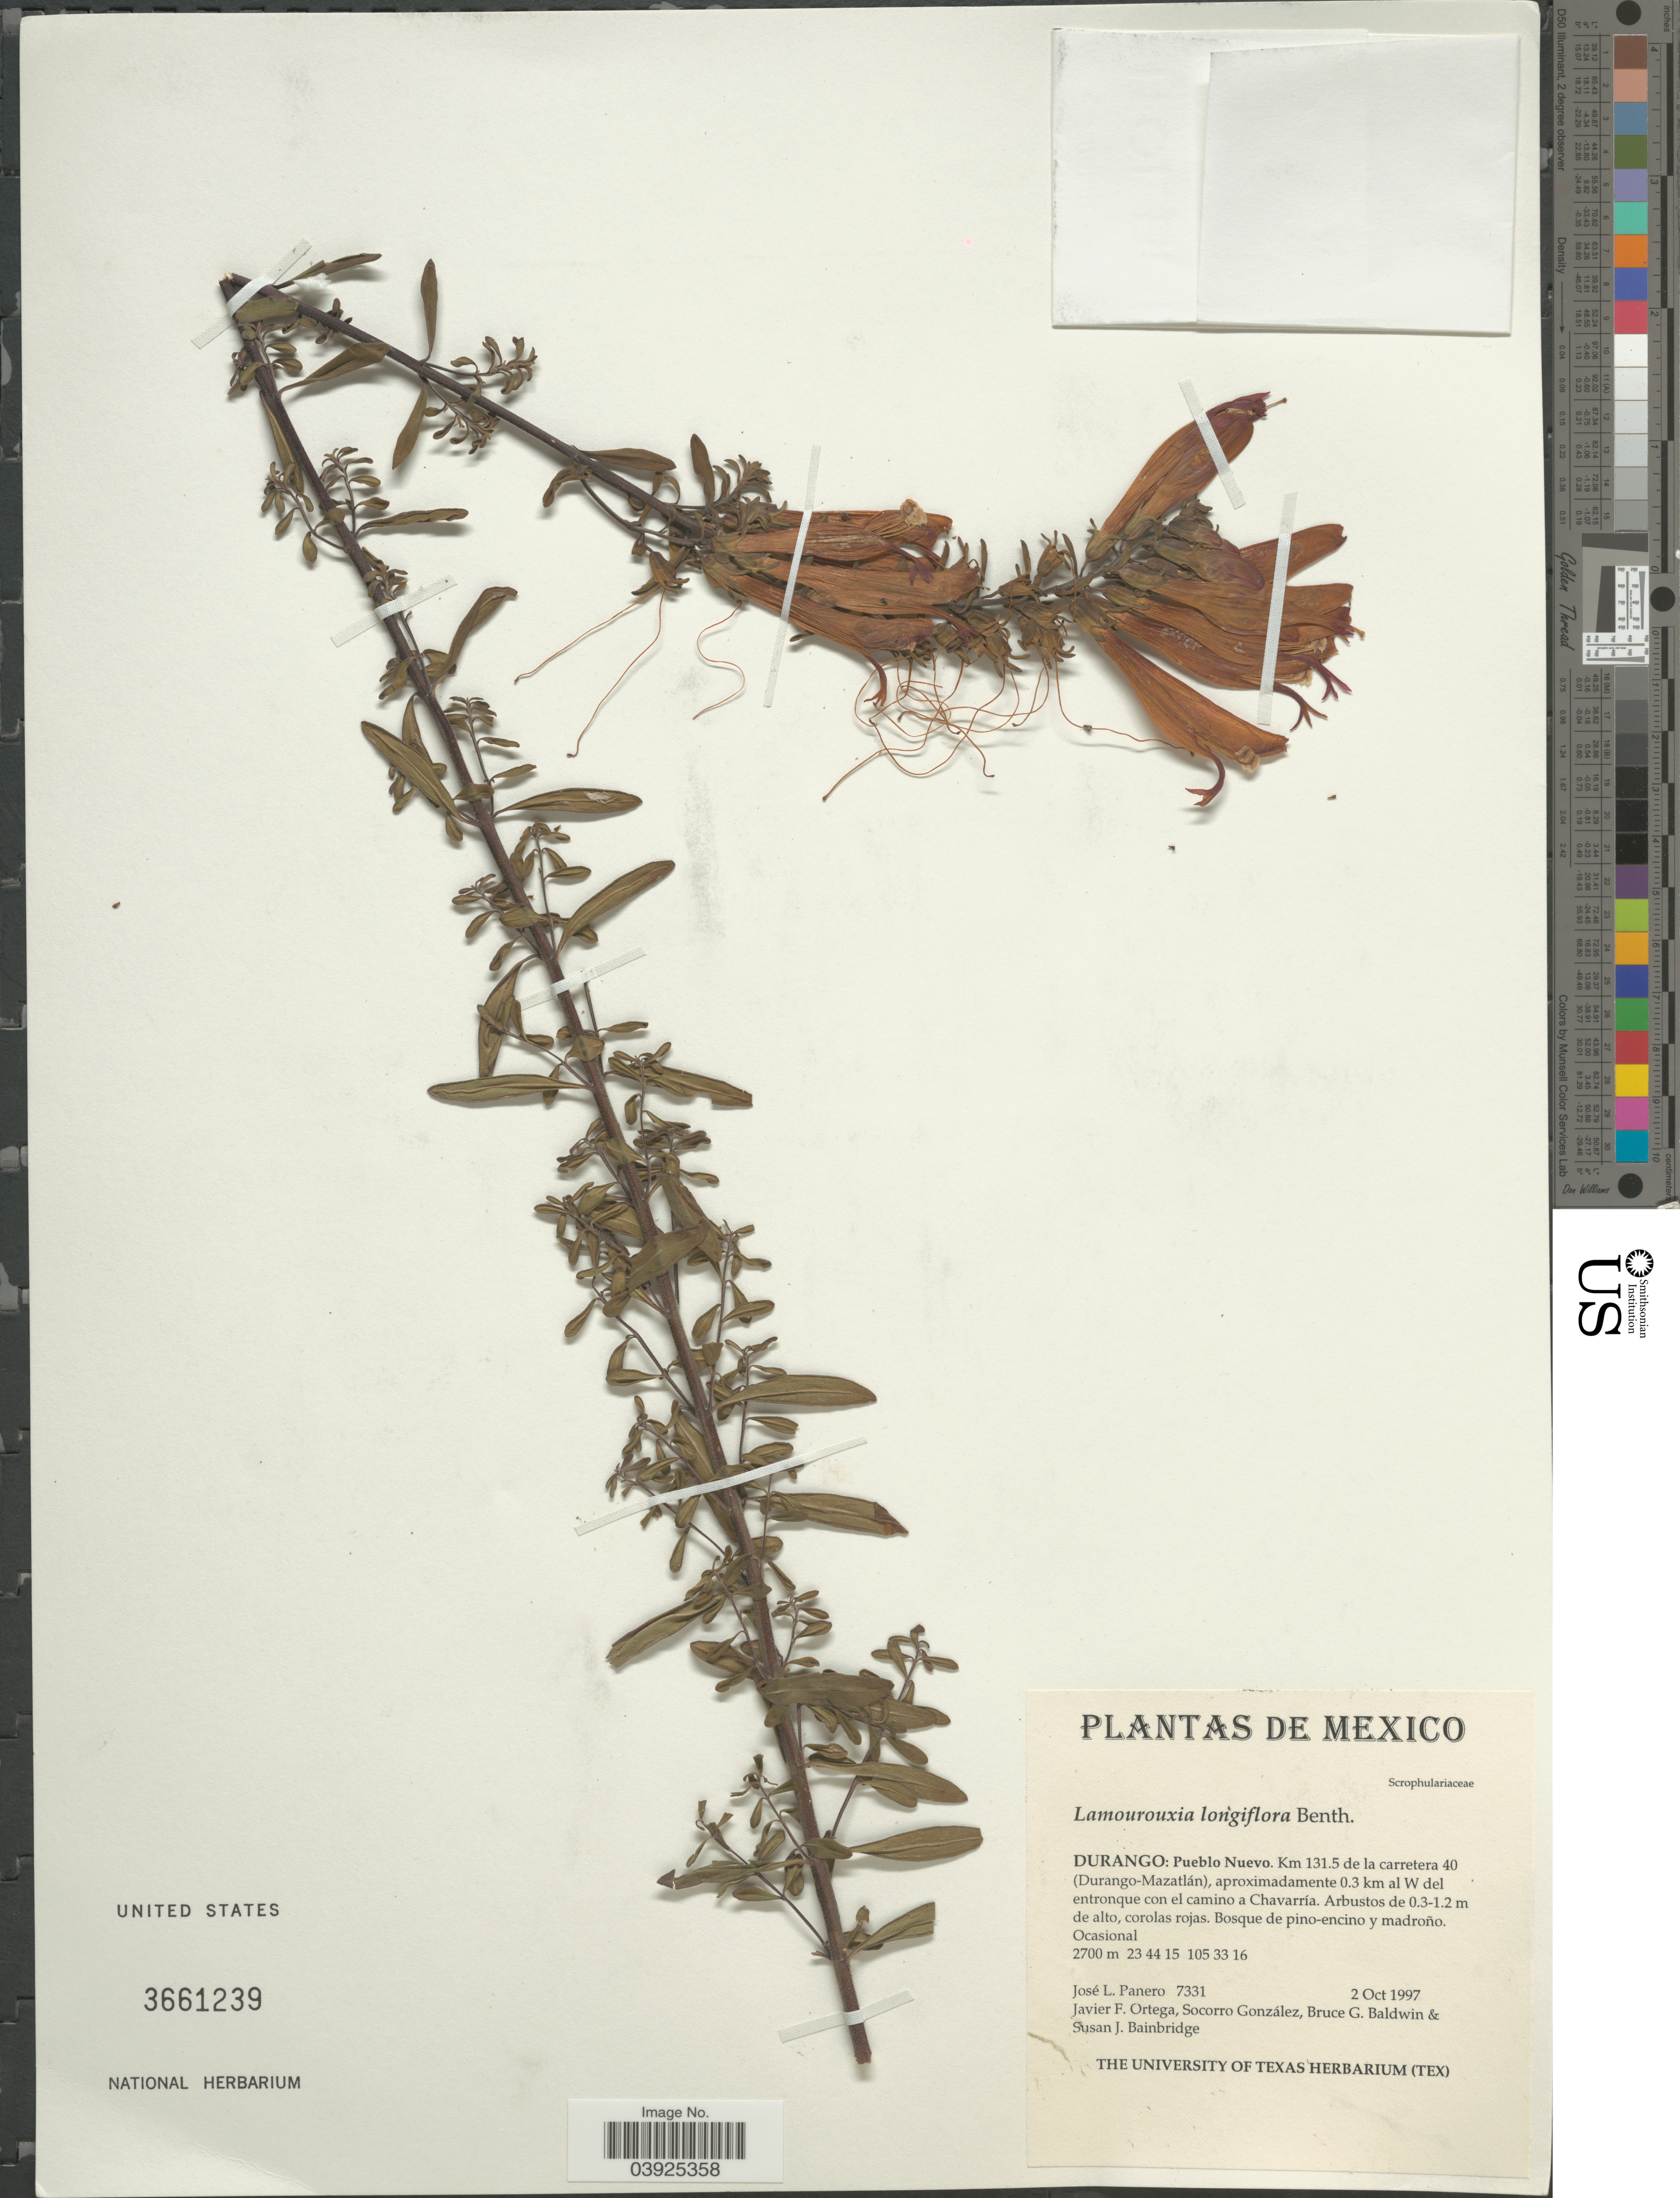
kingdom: Plantae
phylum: Tracheophyta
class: Magnoliopsida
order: Lamiales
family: Orobanchaceae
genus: Lamourouxia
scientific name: Lamourouxia longiflora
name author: (Benth.) L.O. Williams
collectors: J. L. Panero, J. Ortega, S. González, B. Baldwin & S. Bainbridge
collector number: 7331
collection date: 1997-10-02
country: Mexico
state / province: Durango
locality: Pueblo Nuevo. Km 131.5 de la carretera 40 (Durango-Mazatlán), aproximadamente 0.3 km al W del entronque con el camino a Chavarría.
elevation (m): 2700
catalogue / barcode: US 3661239